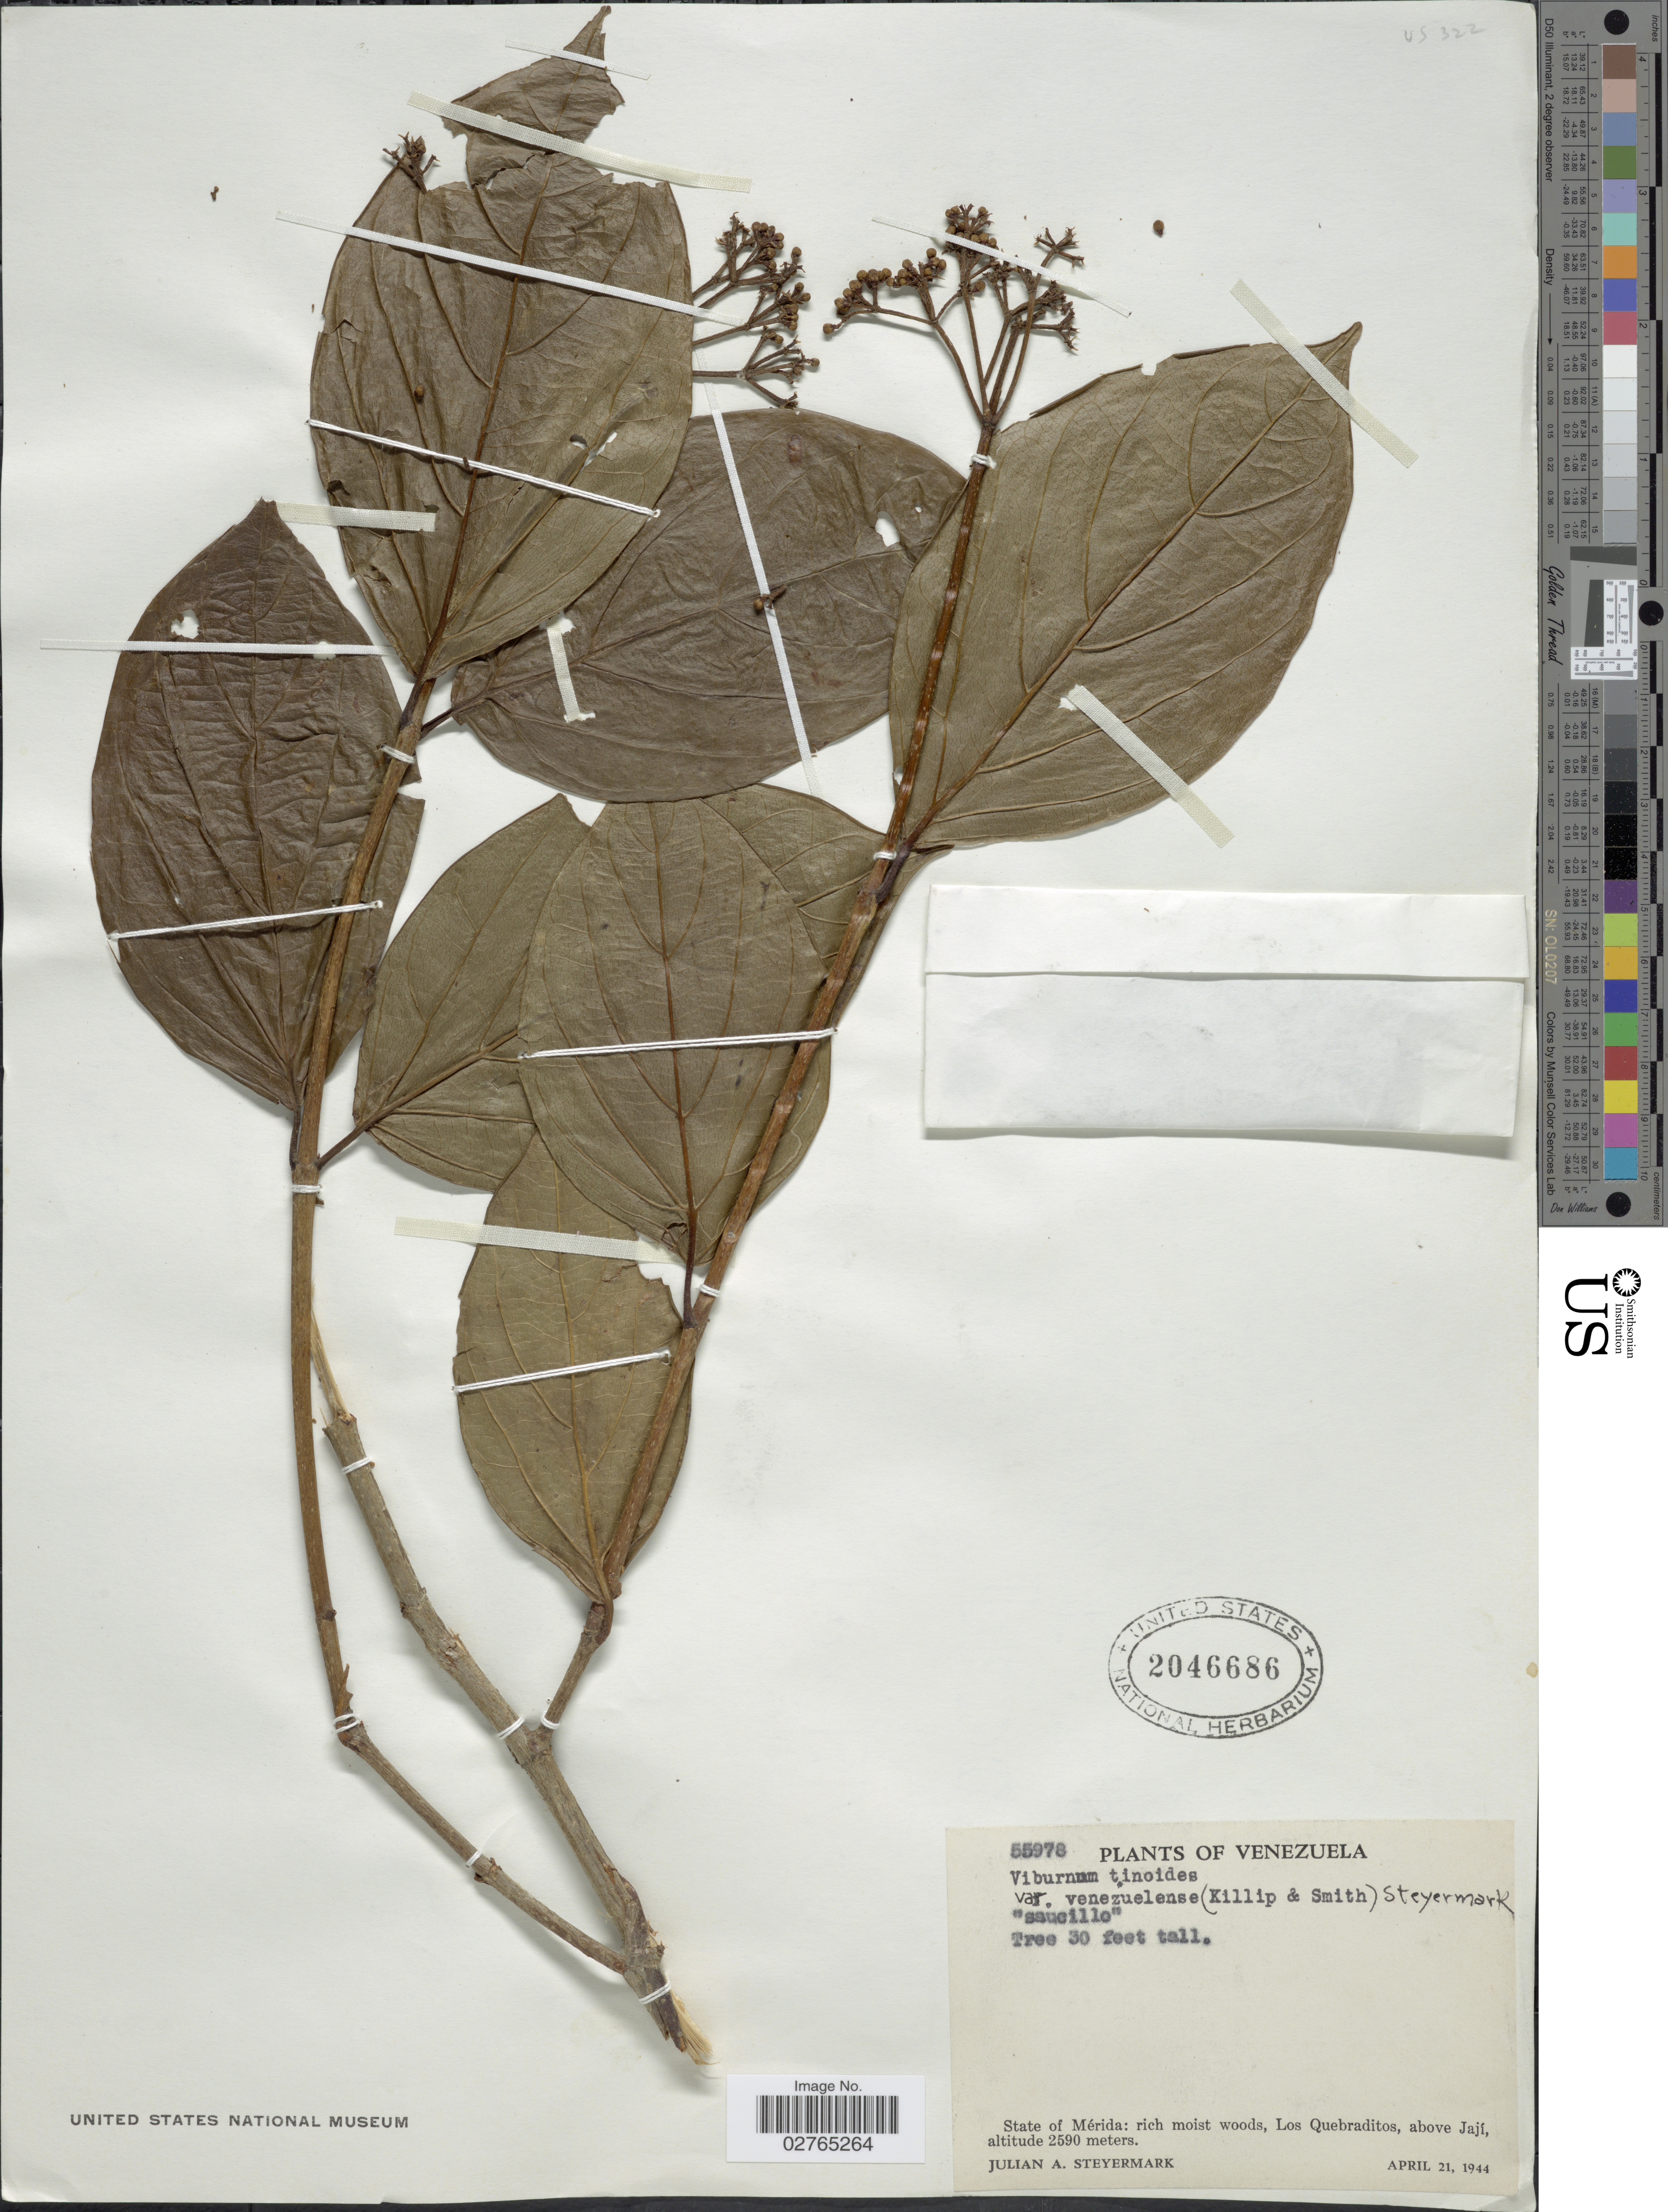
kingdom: Plantae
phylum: Tracheophyta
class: Magnoliopsida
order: Dipsacales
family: Viburnaceae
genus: Viburnum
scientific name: Viburnum tinoides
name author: L. f.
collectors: J. Steyermark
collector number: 55978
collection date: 1944-04-21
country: Venezuela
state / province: Mérida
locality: Los Quebraditos, above Jají.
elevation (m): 2590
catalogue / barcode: US 2046686